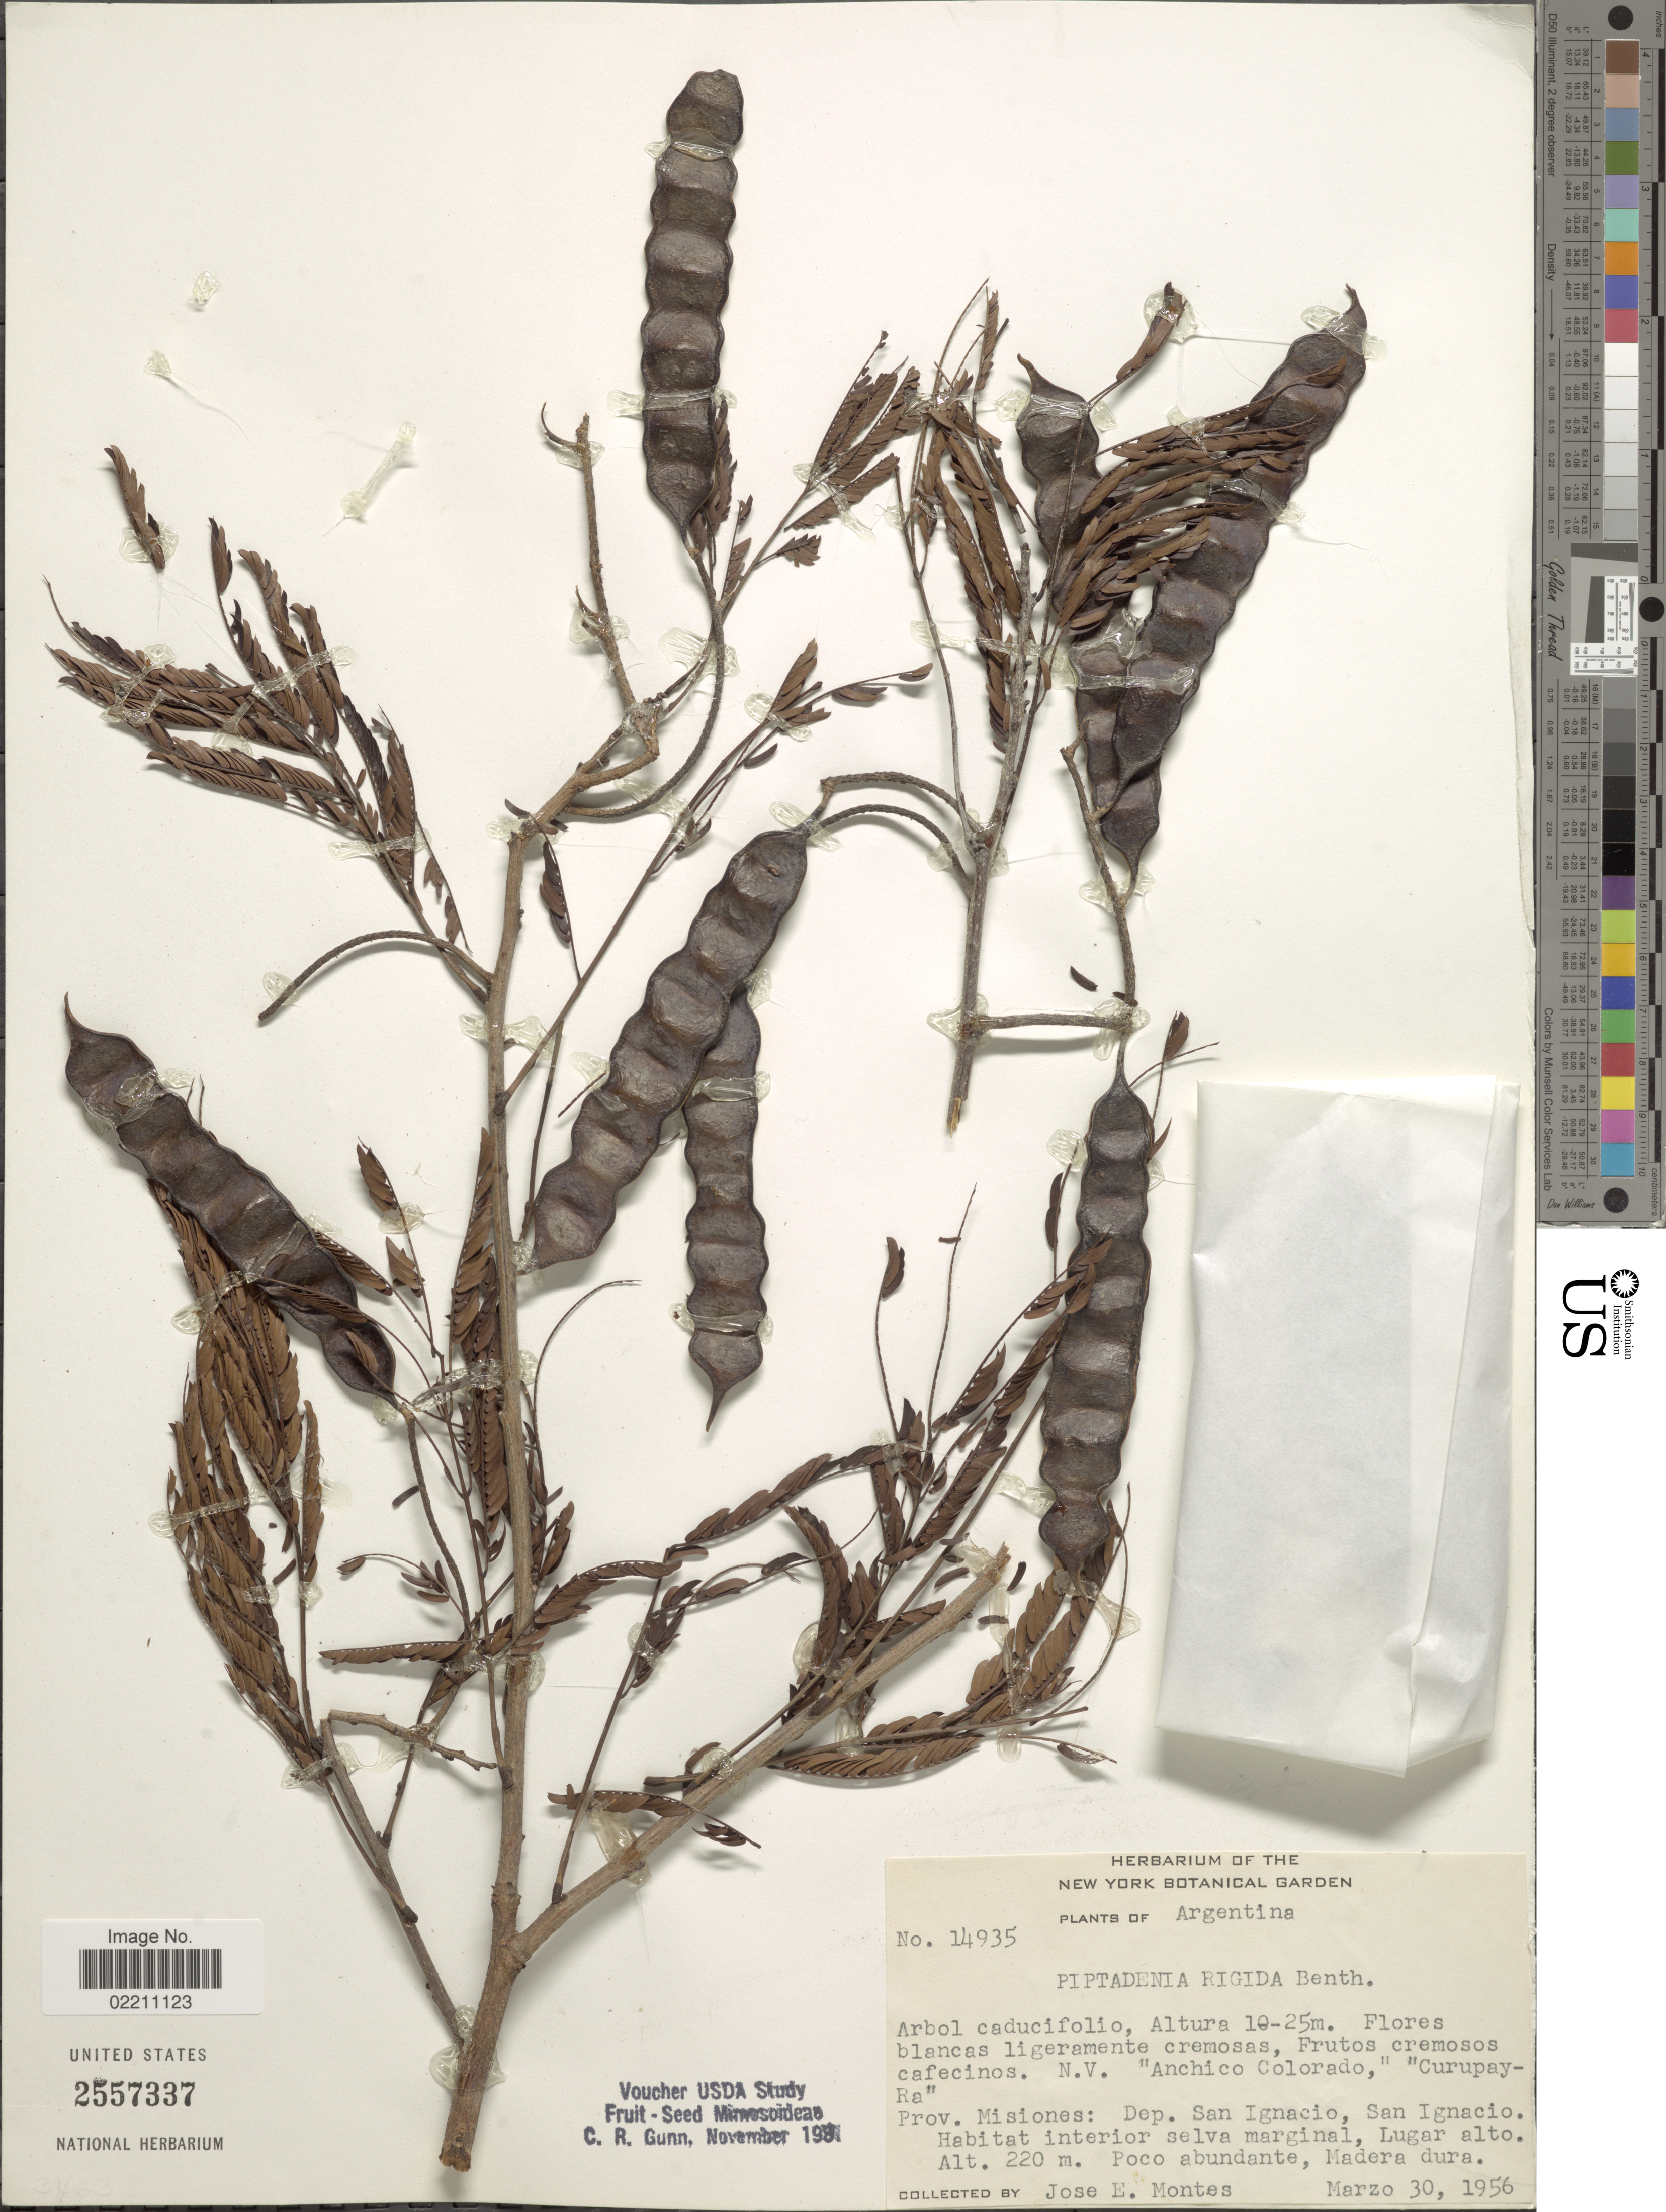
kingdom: Plantae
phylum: Tracheophyta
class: Magnoliopsida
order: Fabales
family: Fabaceae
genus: Parapiptadenia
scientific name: Parapiptadenia rigida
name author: (Benth.) Brenan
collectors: J. E. Montes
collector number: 14935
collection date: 1956-03-30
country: Argentina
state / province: Misiones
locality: Argentina. Prov. Misiones: Dep. San Ignacio , San Ignacio.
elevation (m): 220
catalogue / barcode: US 2557337